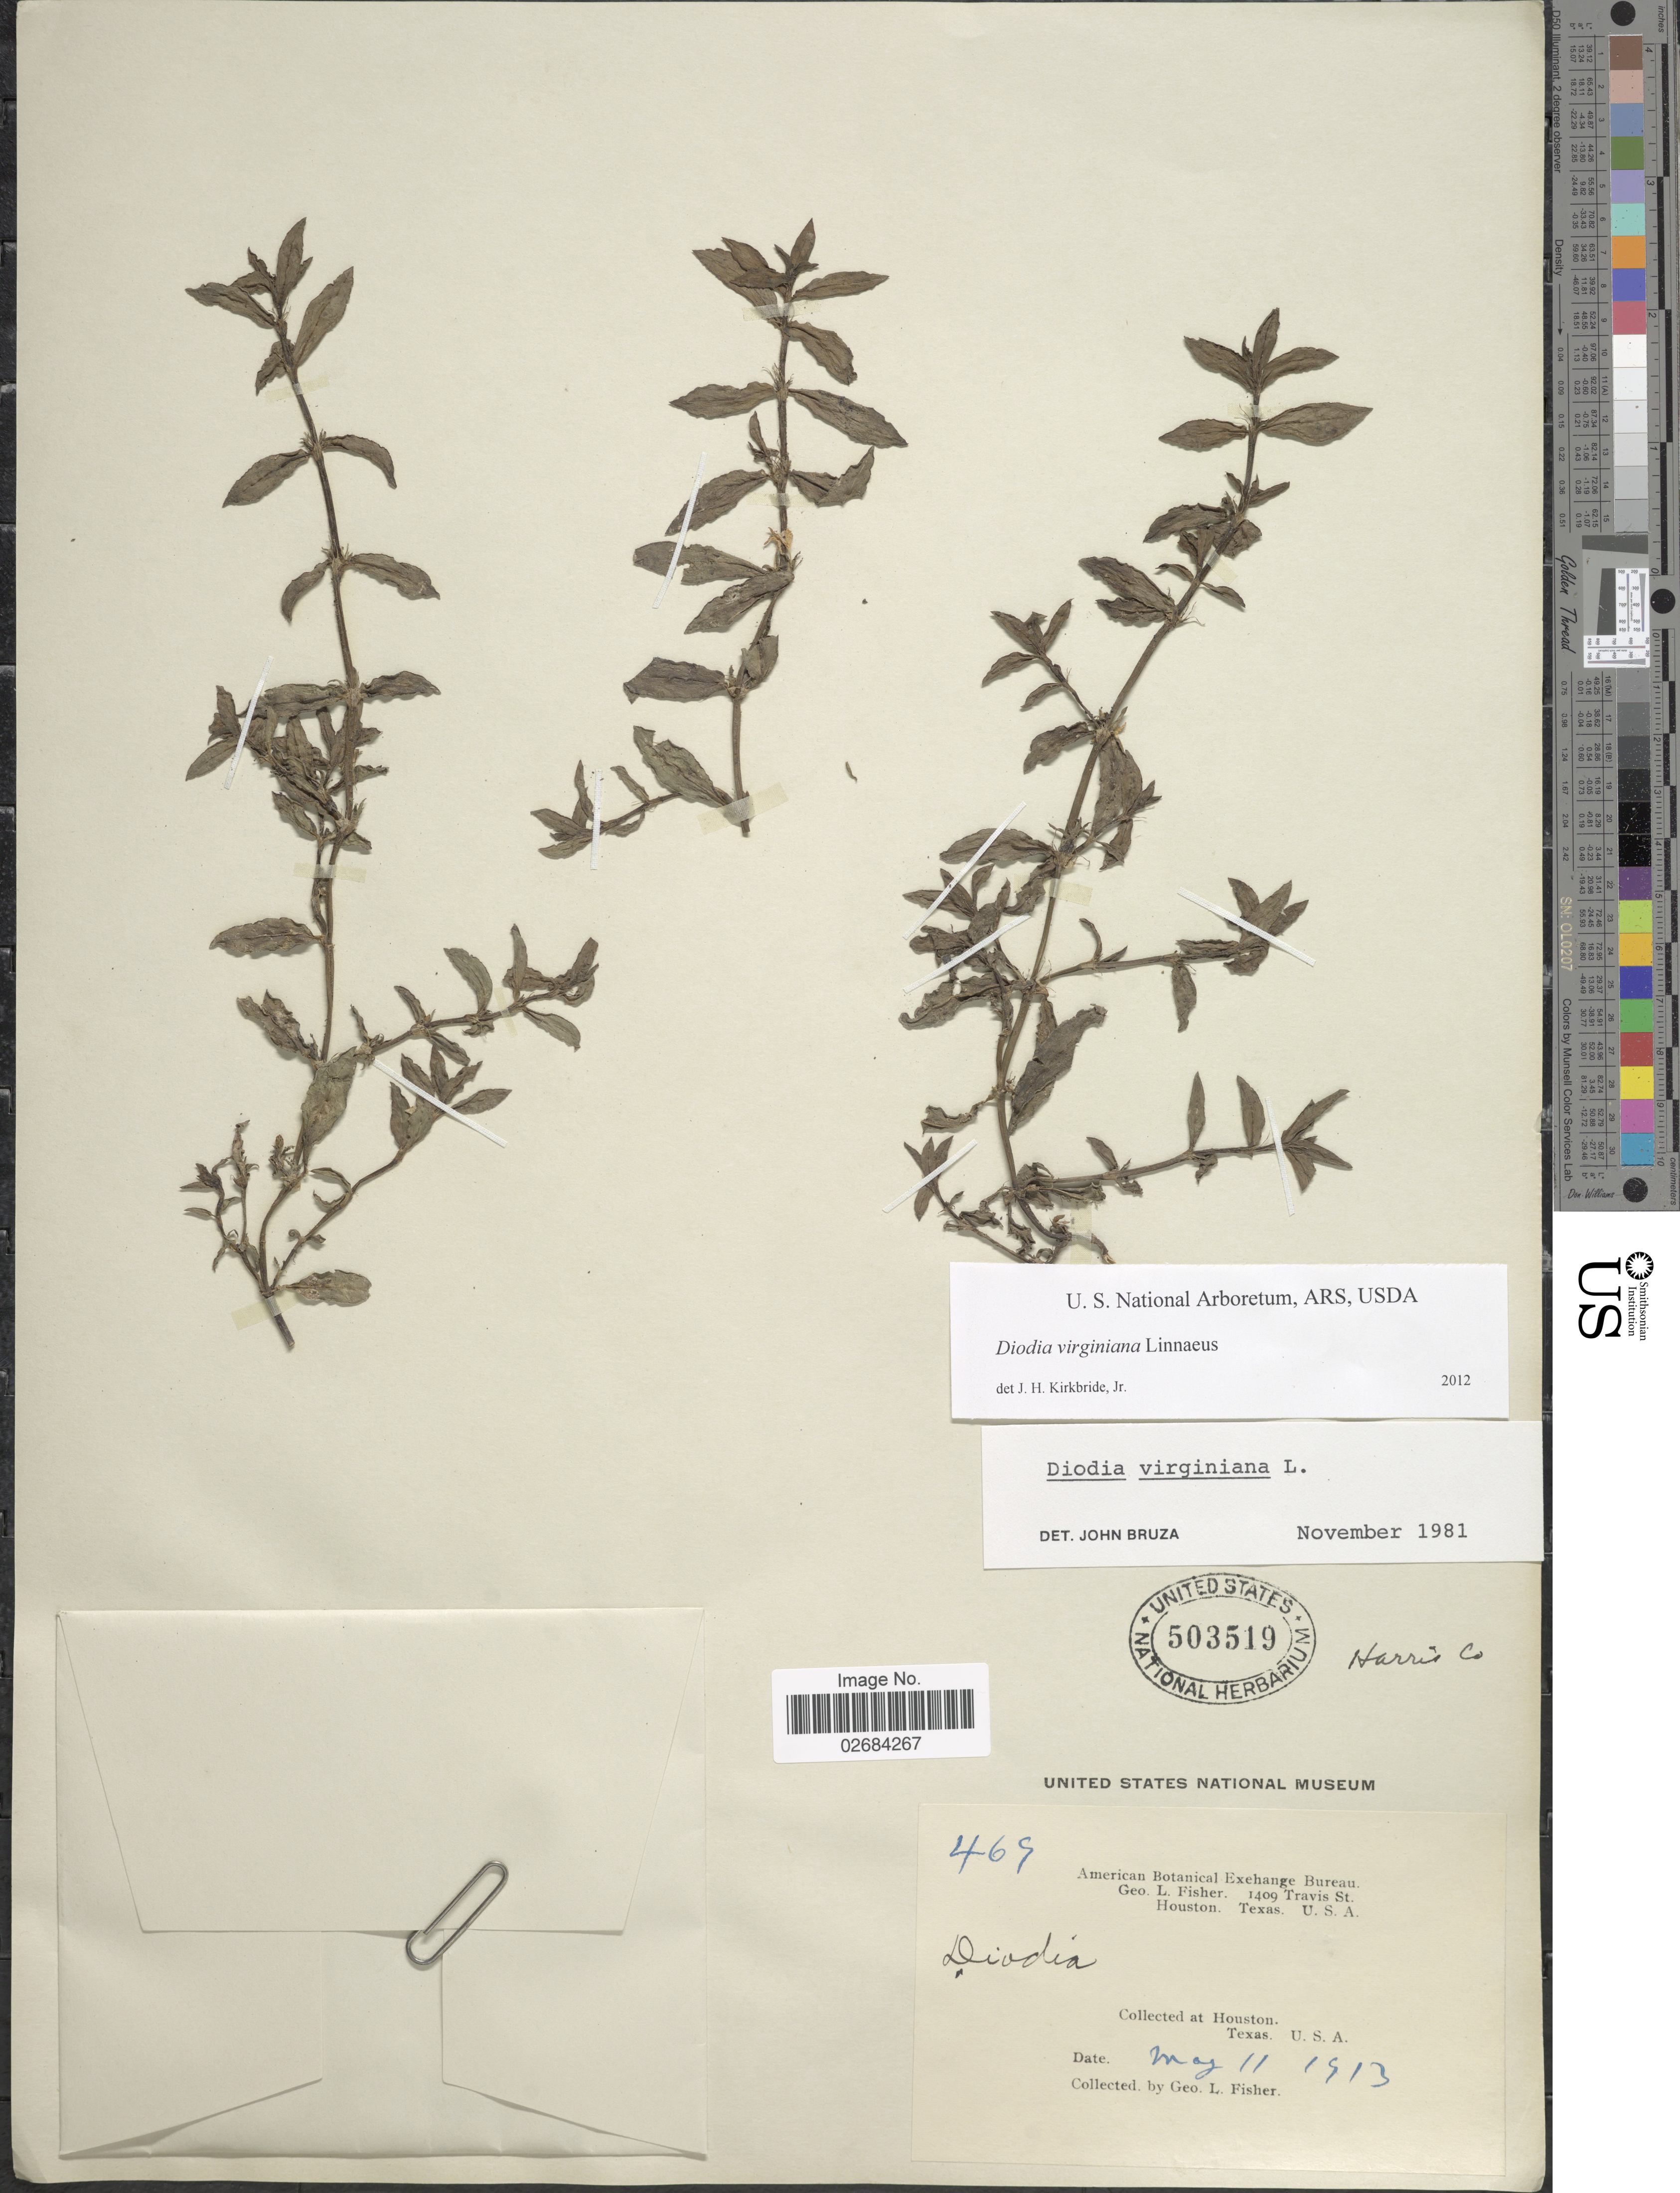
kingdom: Plantae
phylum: Tracheophyta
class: Magnoliopsida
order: Gentianales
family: Rubiaceae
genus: Diodia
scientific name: Diodia virginiana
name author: L.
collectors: G. L. Fisher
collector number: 469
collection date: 1913-05-11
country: United States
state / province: Texas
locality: Houston. Harris Co.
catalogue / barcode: US 503519